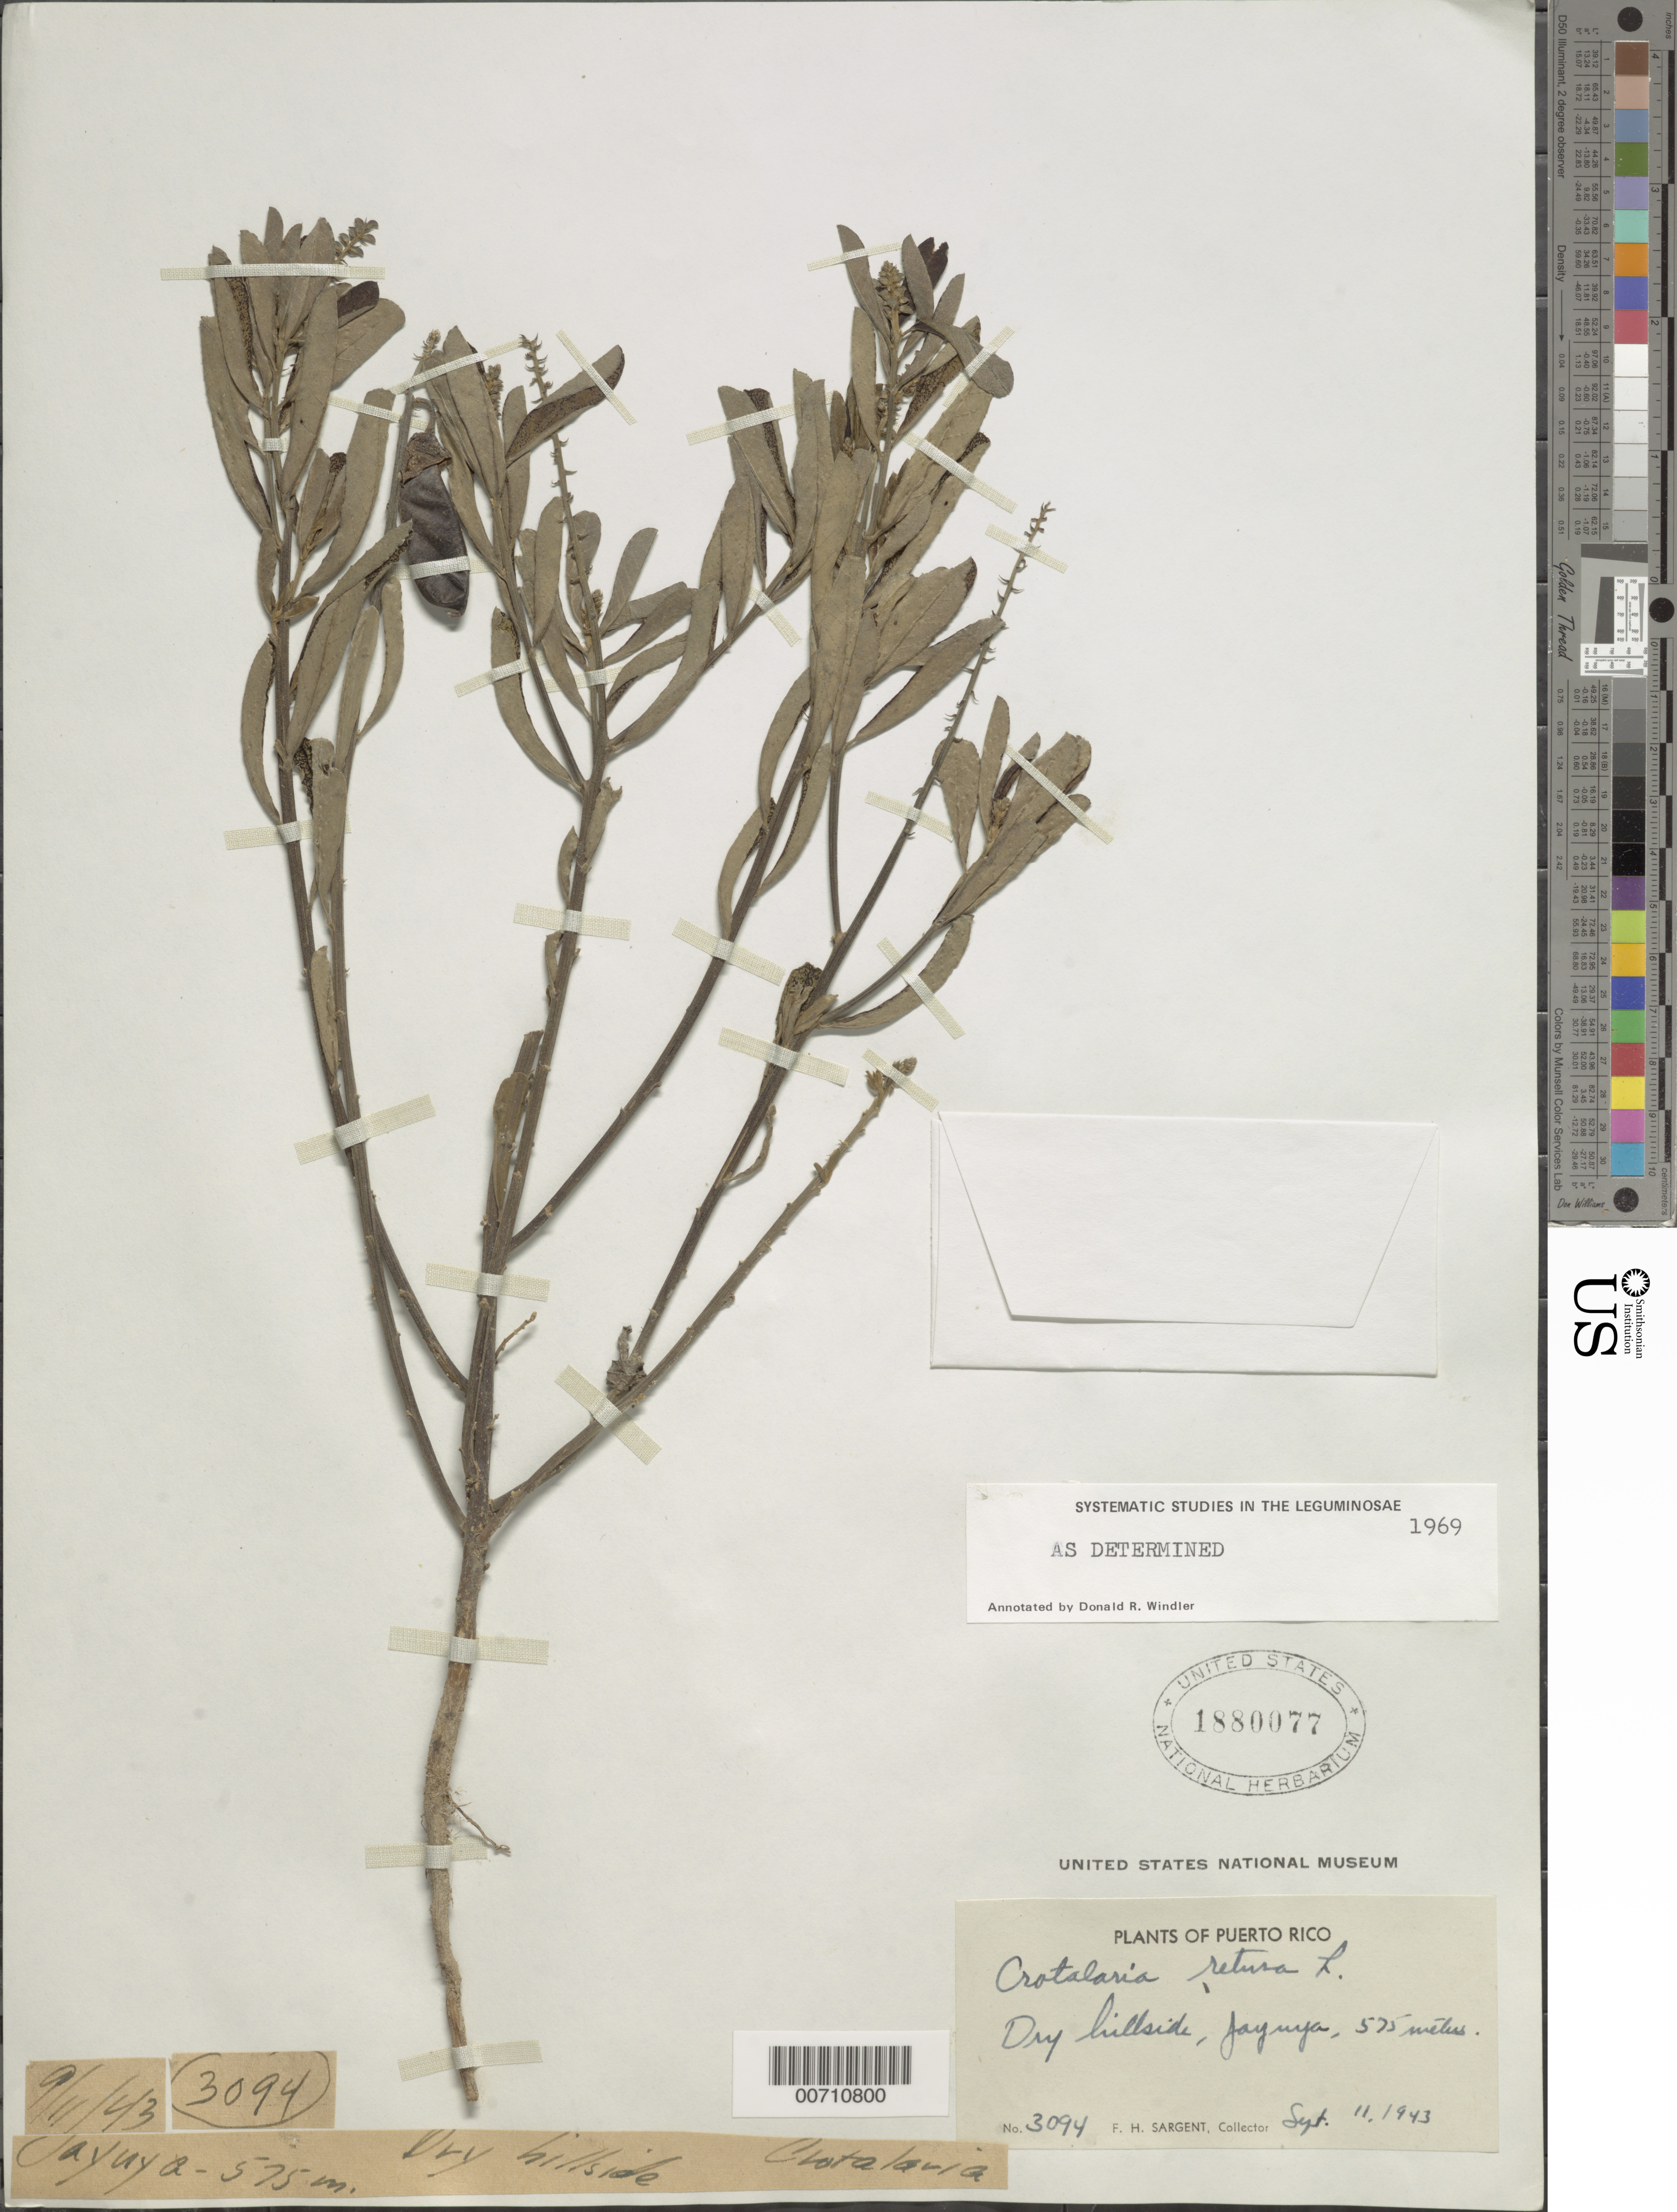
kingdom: Plantae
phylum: Tracheophyta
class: Magnoliopsida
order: Fabales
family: Fabaceae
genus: Crotalaria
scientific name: Crotalaria retusa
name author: L.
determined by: Windler, D. R.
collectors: F. H. Sargent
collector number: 3094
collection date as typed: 11 Sep 1943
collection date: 1943-09-11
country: Puerto Rico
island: Greater Antilles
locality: Jayuya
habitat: Dry hillside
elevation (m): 575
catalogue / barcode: US 1880077